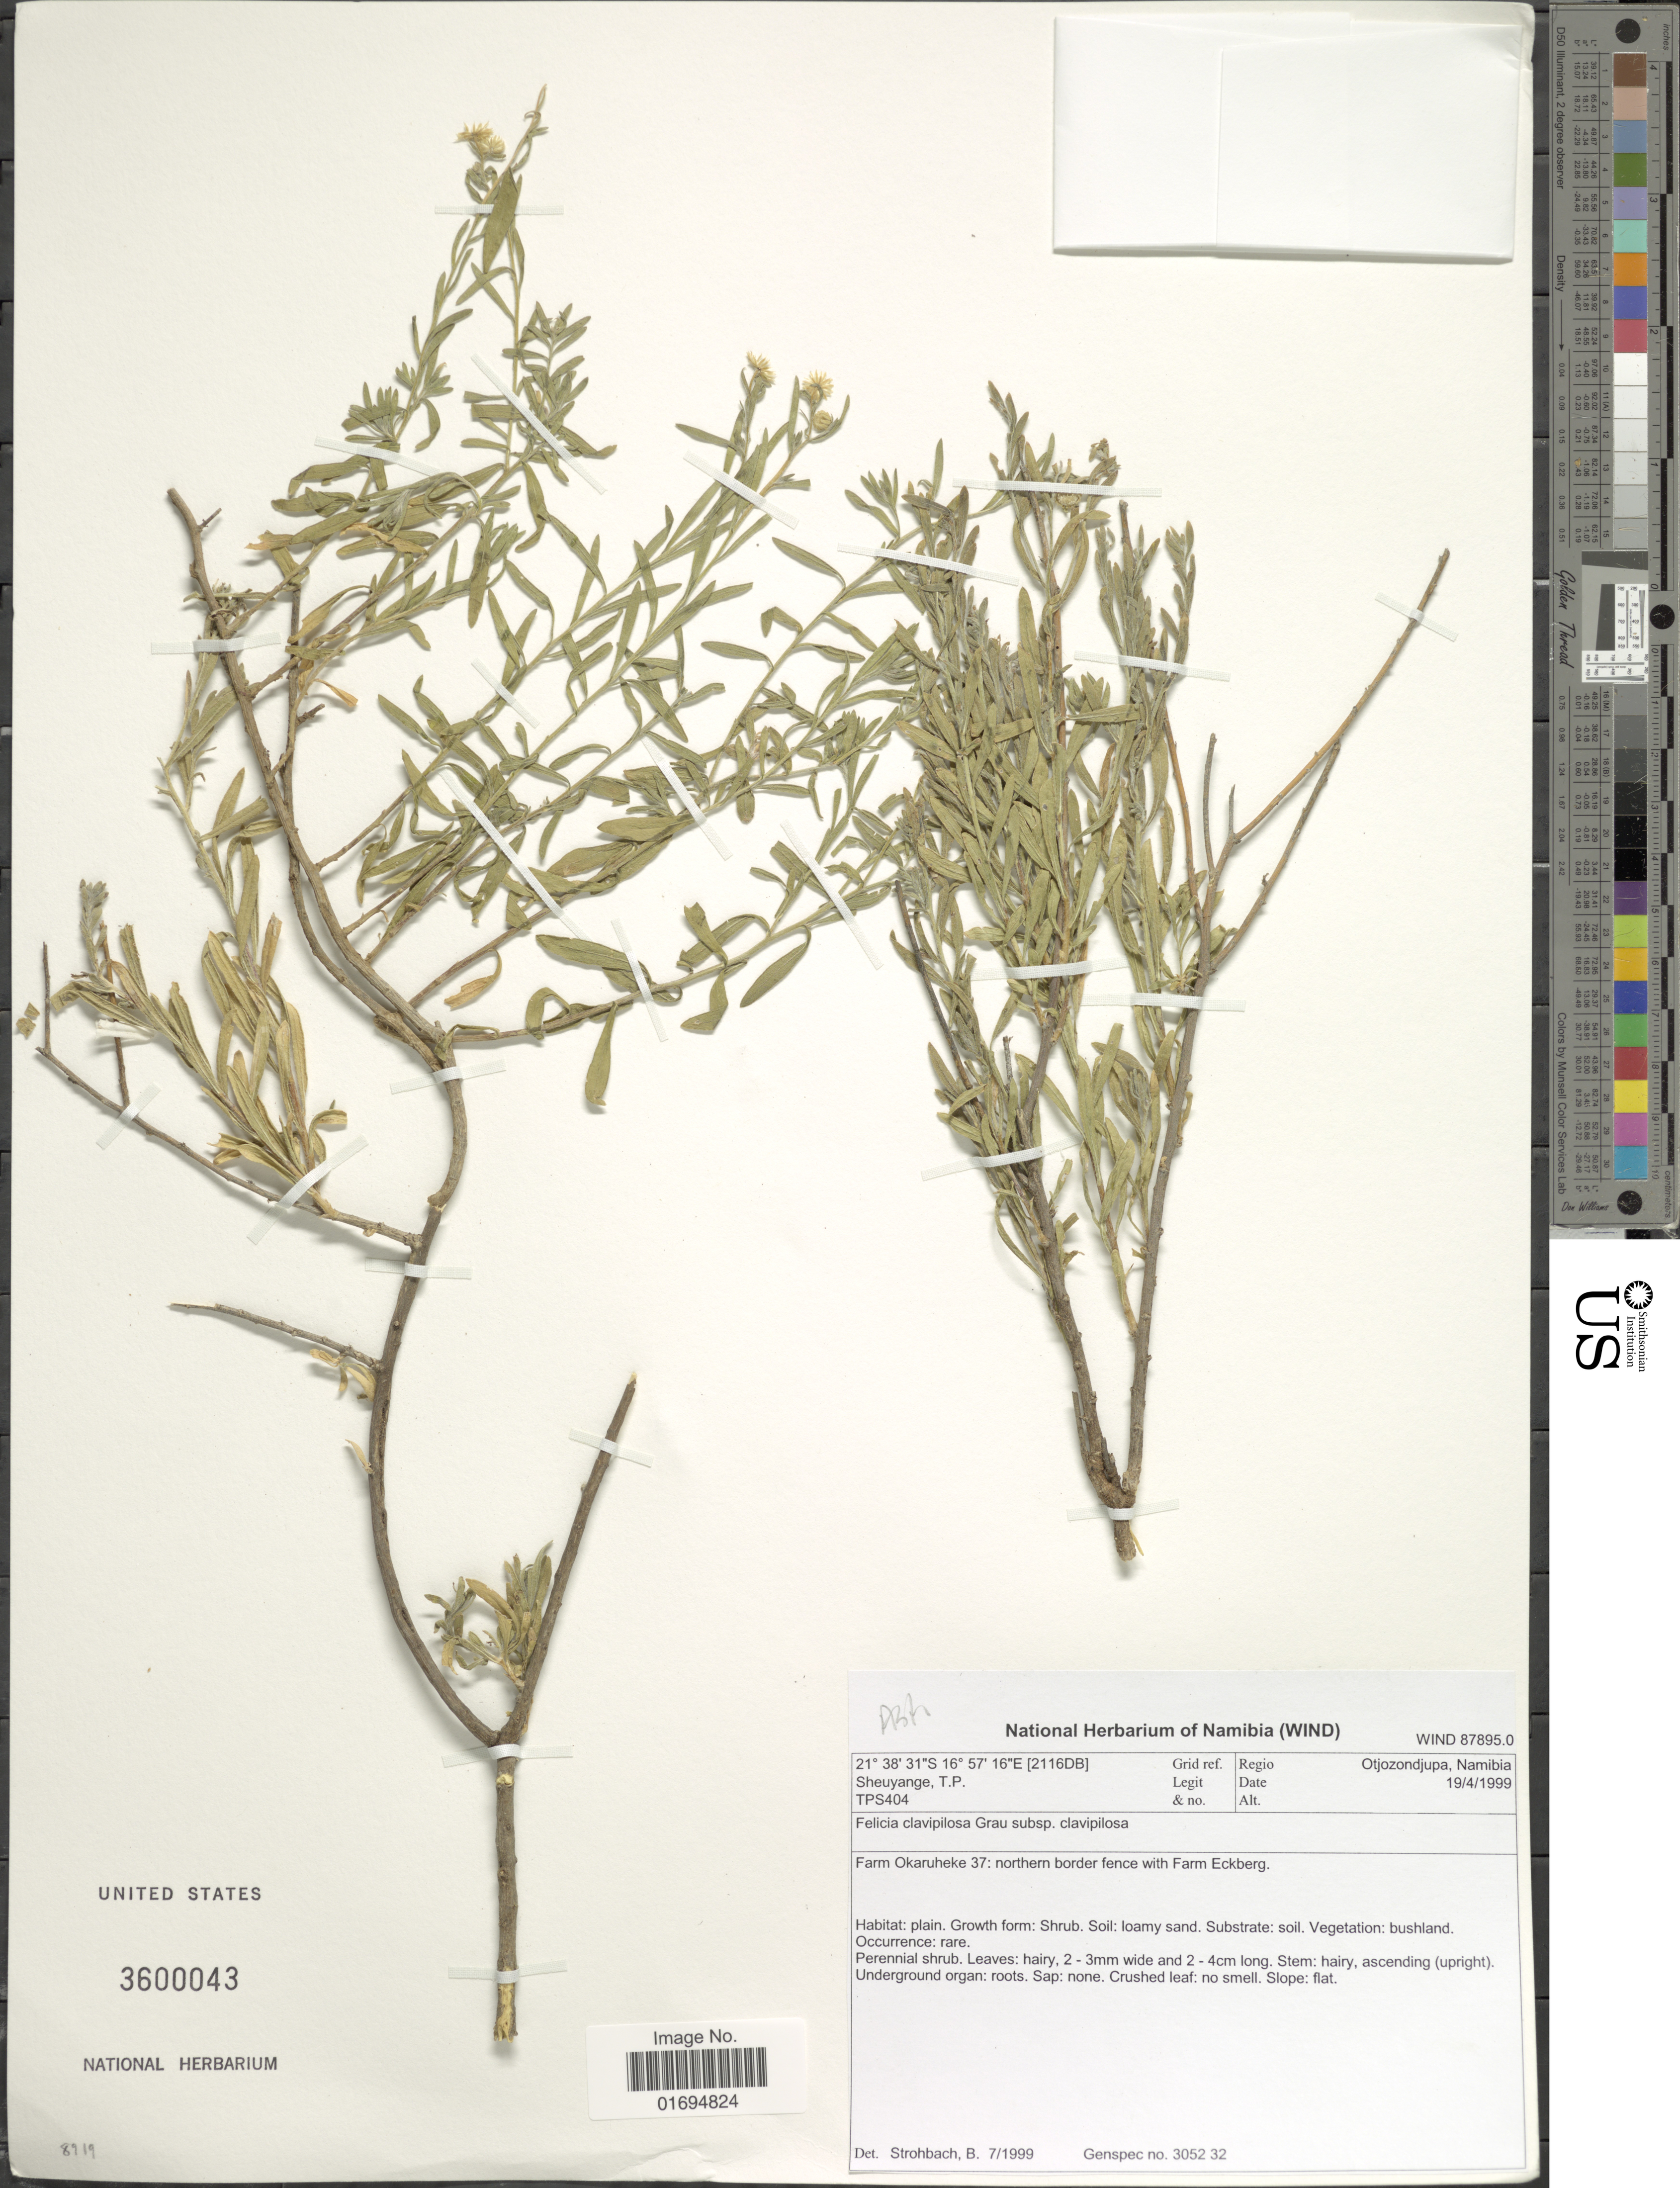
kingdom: Plantae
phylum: Tracheophyta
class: Magnoliopsida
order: Asterales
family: Asteraceae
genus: Felicia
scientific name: Felicia clavipilosa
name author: Grau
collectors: T. Sheuyange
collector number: TPS404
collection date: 1999-04-19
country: Namibia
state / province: Otjozondjupa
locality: Farm Okaruheke 37: northern border fence with Farm Eckberg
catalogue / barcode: US 3600043